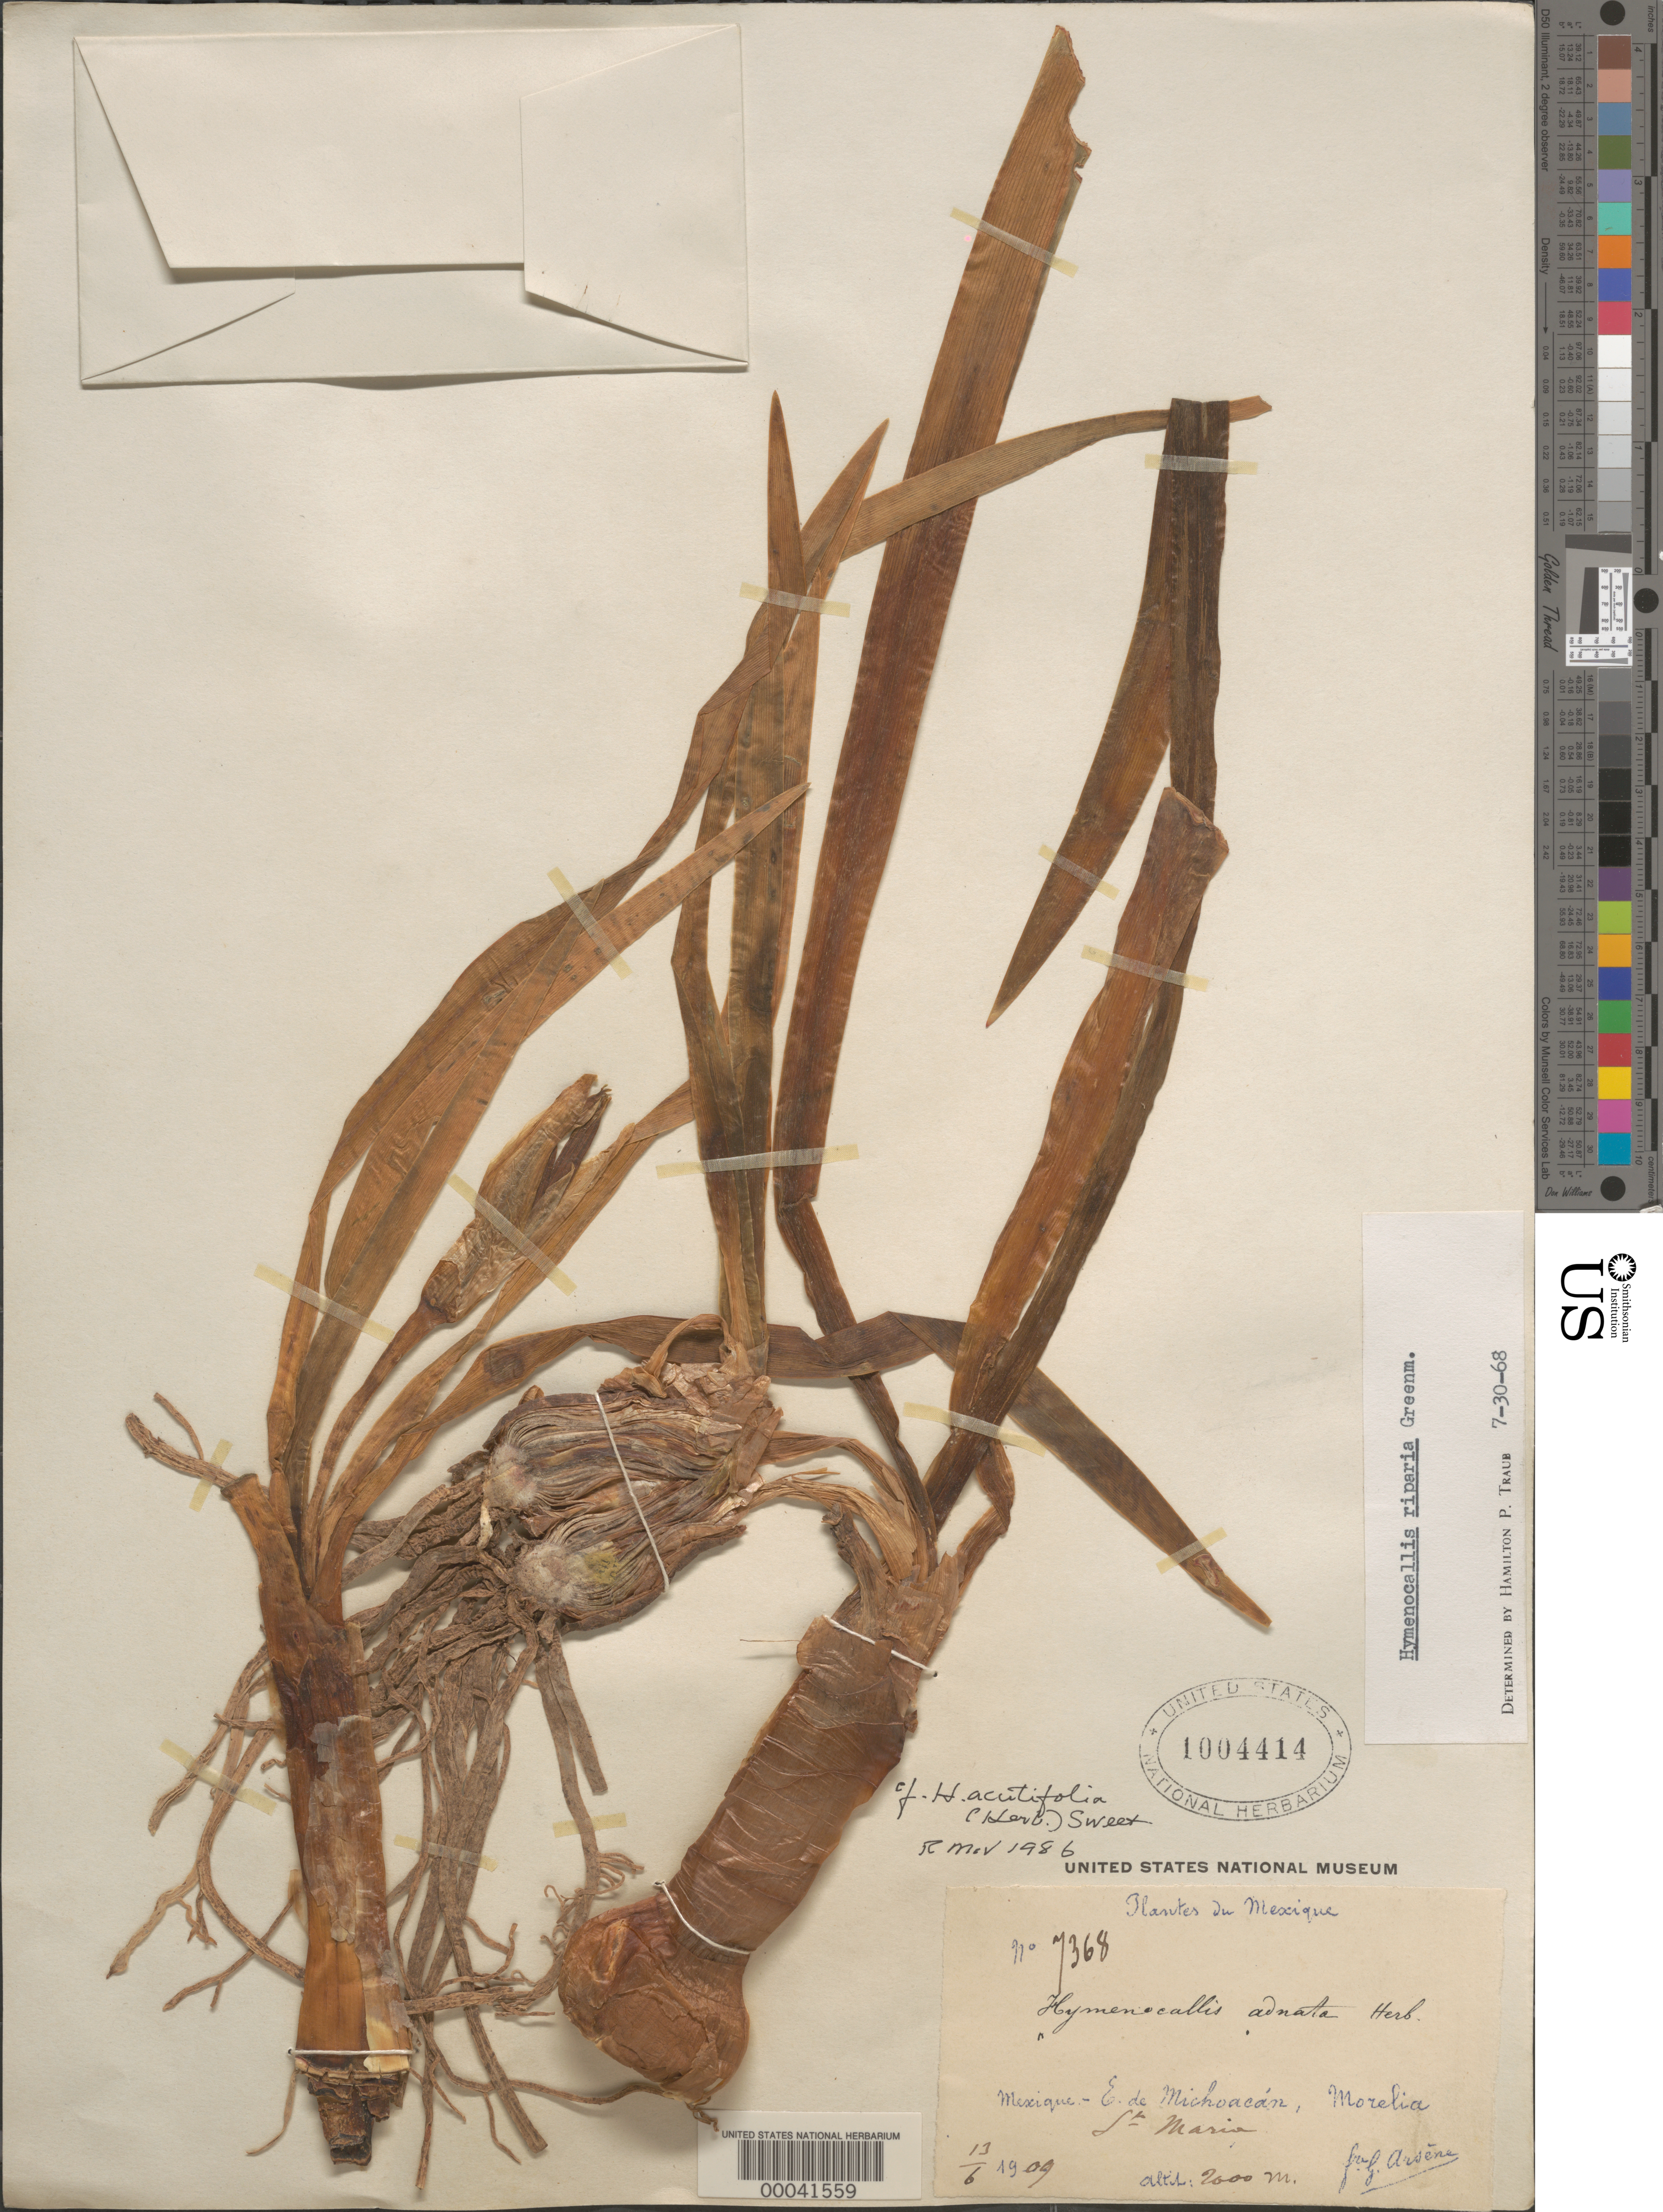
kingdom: Plantae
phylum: Tracheophyta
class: Liliopsida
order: Asparagales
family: Amaryllidaceae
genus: Hymenocallis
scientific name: Hymenocallis acutifolia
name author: (Herb.) Sweet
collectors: Bro. G. Arsène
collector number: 7368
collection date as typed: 13 Jun 1909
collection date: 1909-06-13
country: Mexico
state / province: Michoacán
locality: Morelia, St. Marie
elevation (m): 2000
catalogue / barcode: US 1004414